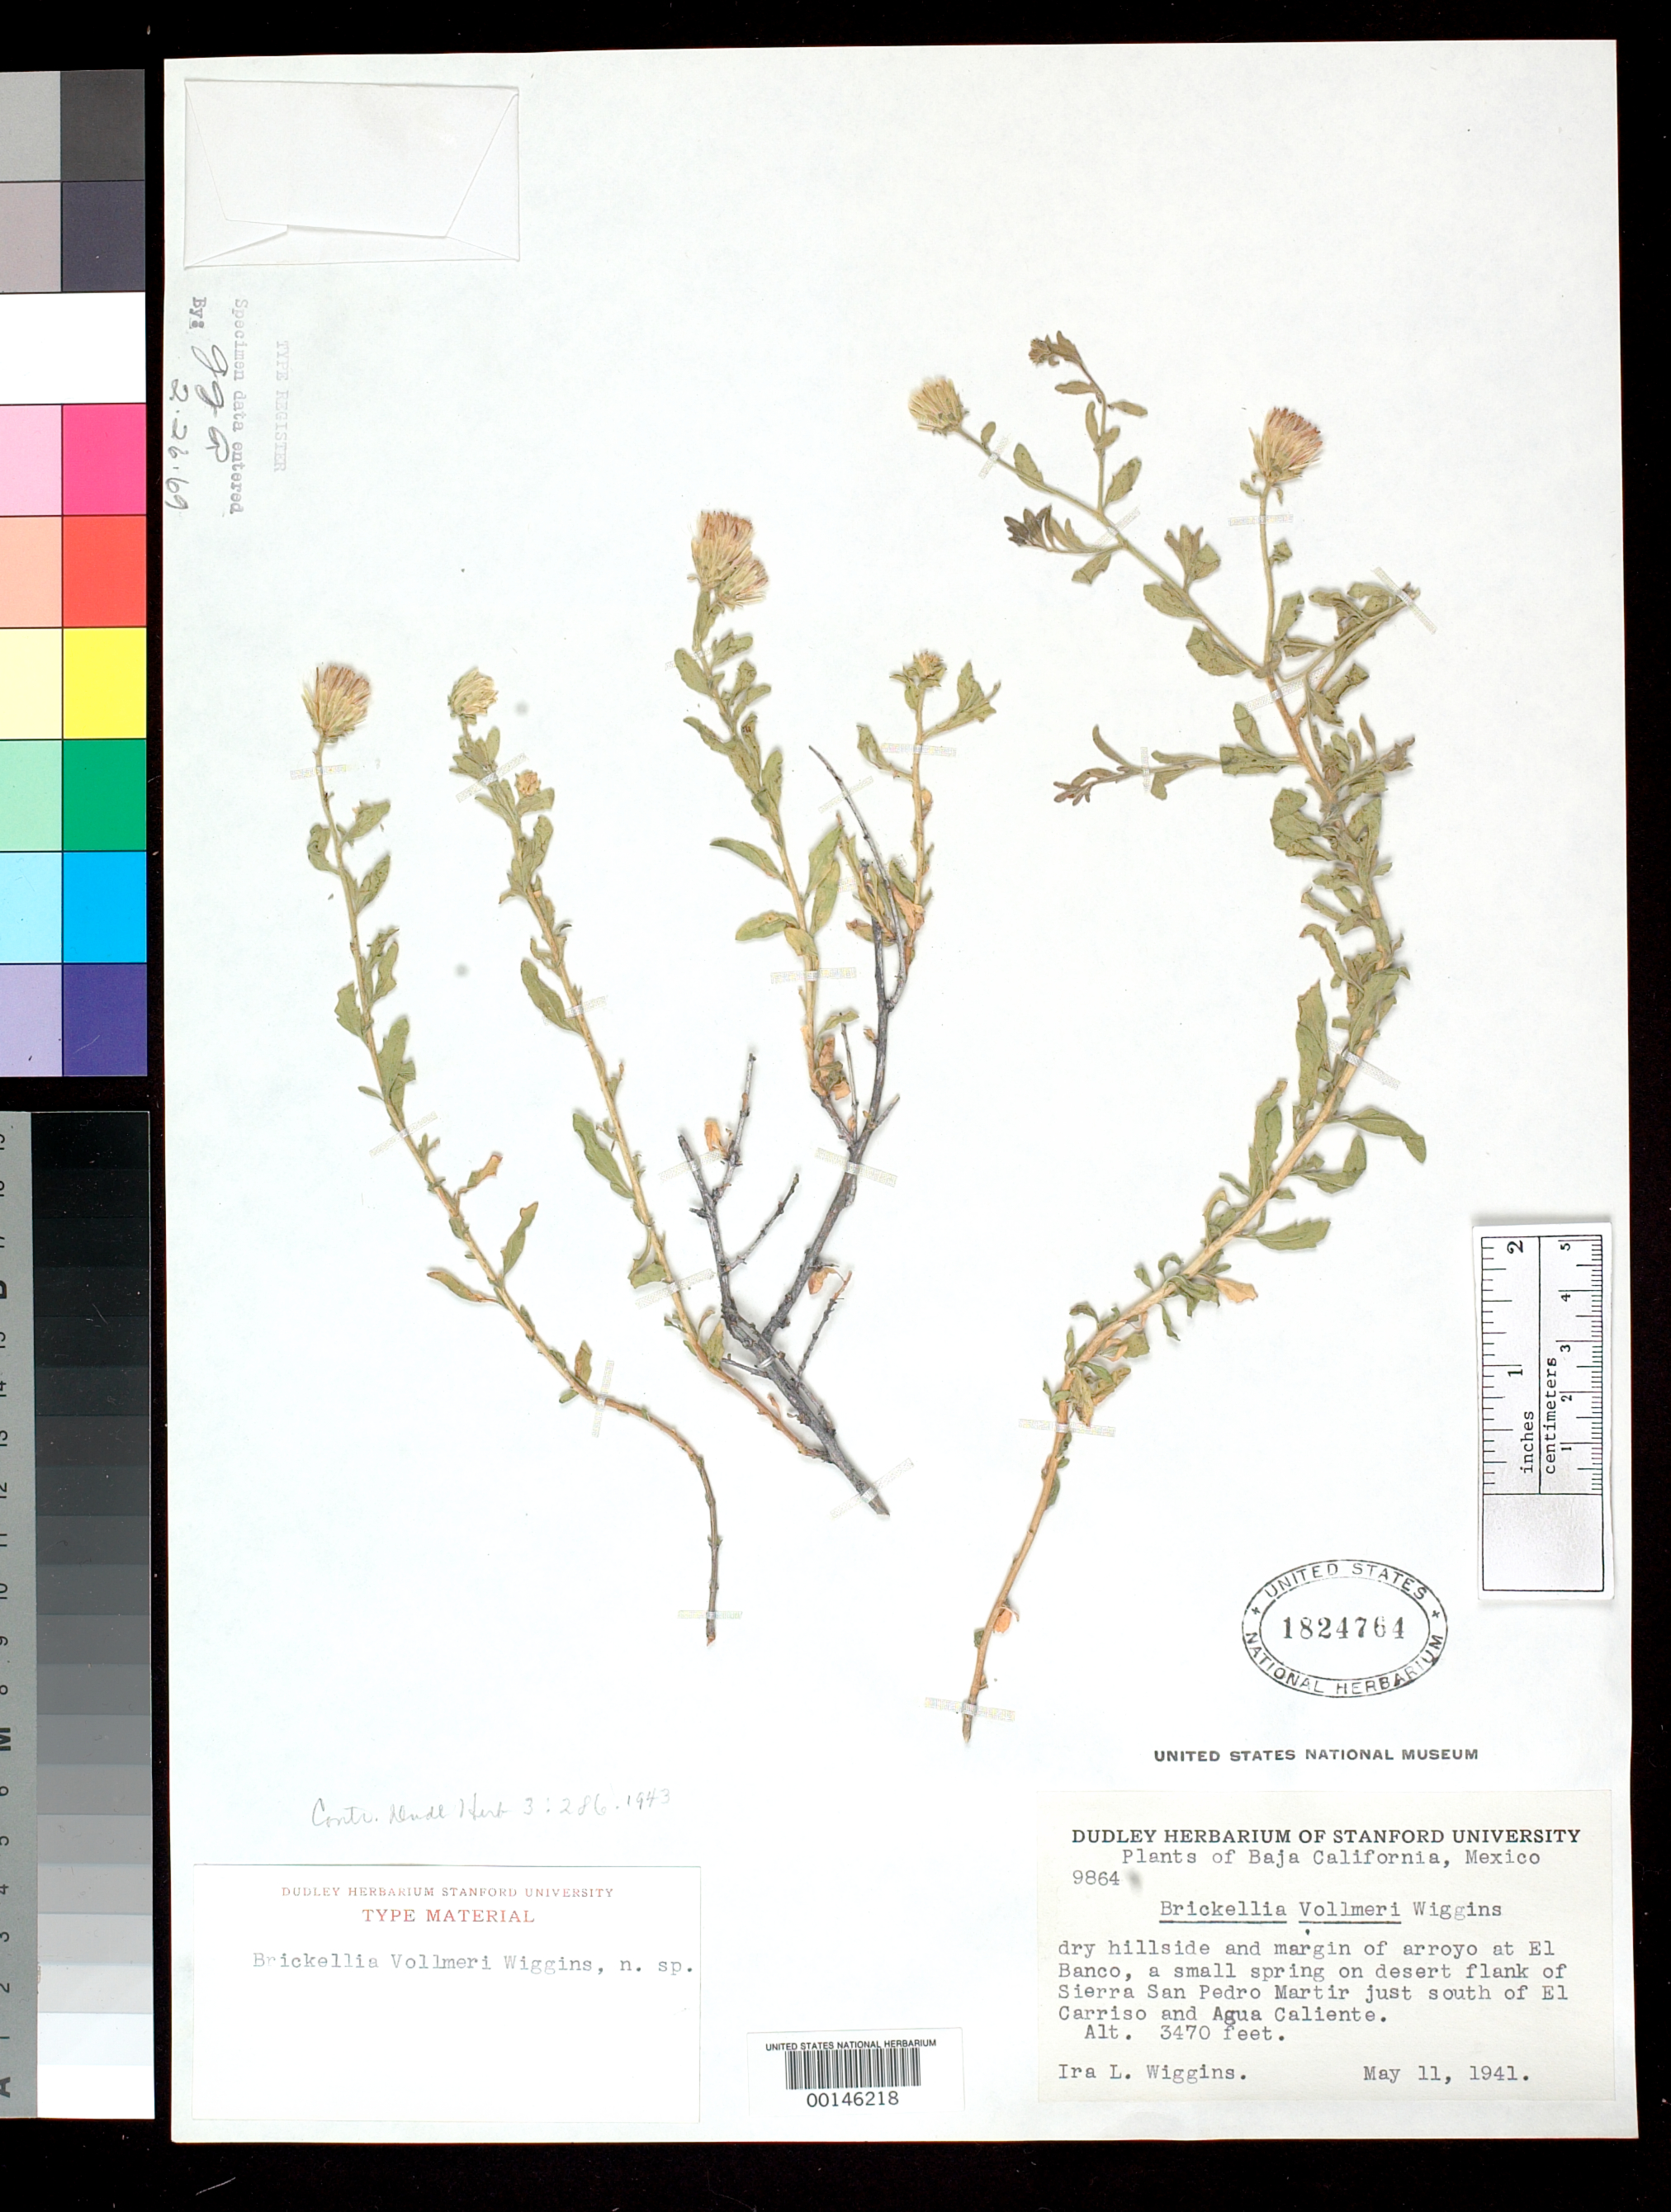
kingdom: Plantae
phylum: Tracheophyta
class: Magnoliopsida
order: Asterales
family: Asteraceae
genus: Brickellia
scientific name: Brickellia vollmeri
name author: Wiggins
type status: Isotype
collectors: I. L. Wiggins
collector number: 9864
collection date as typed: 11 May 1941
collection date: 1941-05-11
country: Mexico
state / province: Baja California Norte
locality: El Banco, Sierra San Pedro Martir just S of El Carriso & Agua Caliente.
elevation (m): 1058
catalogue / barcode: US 1824764